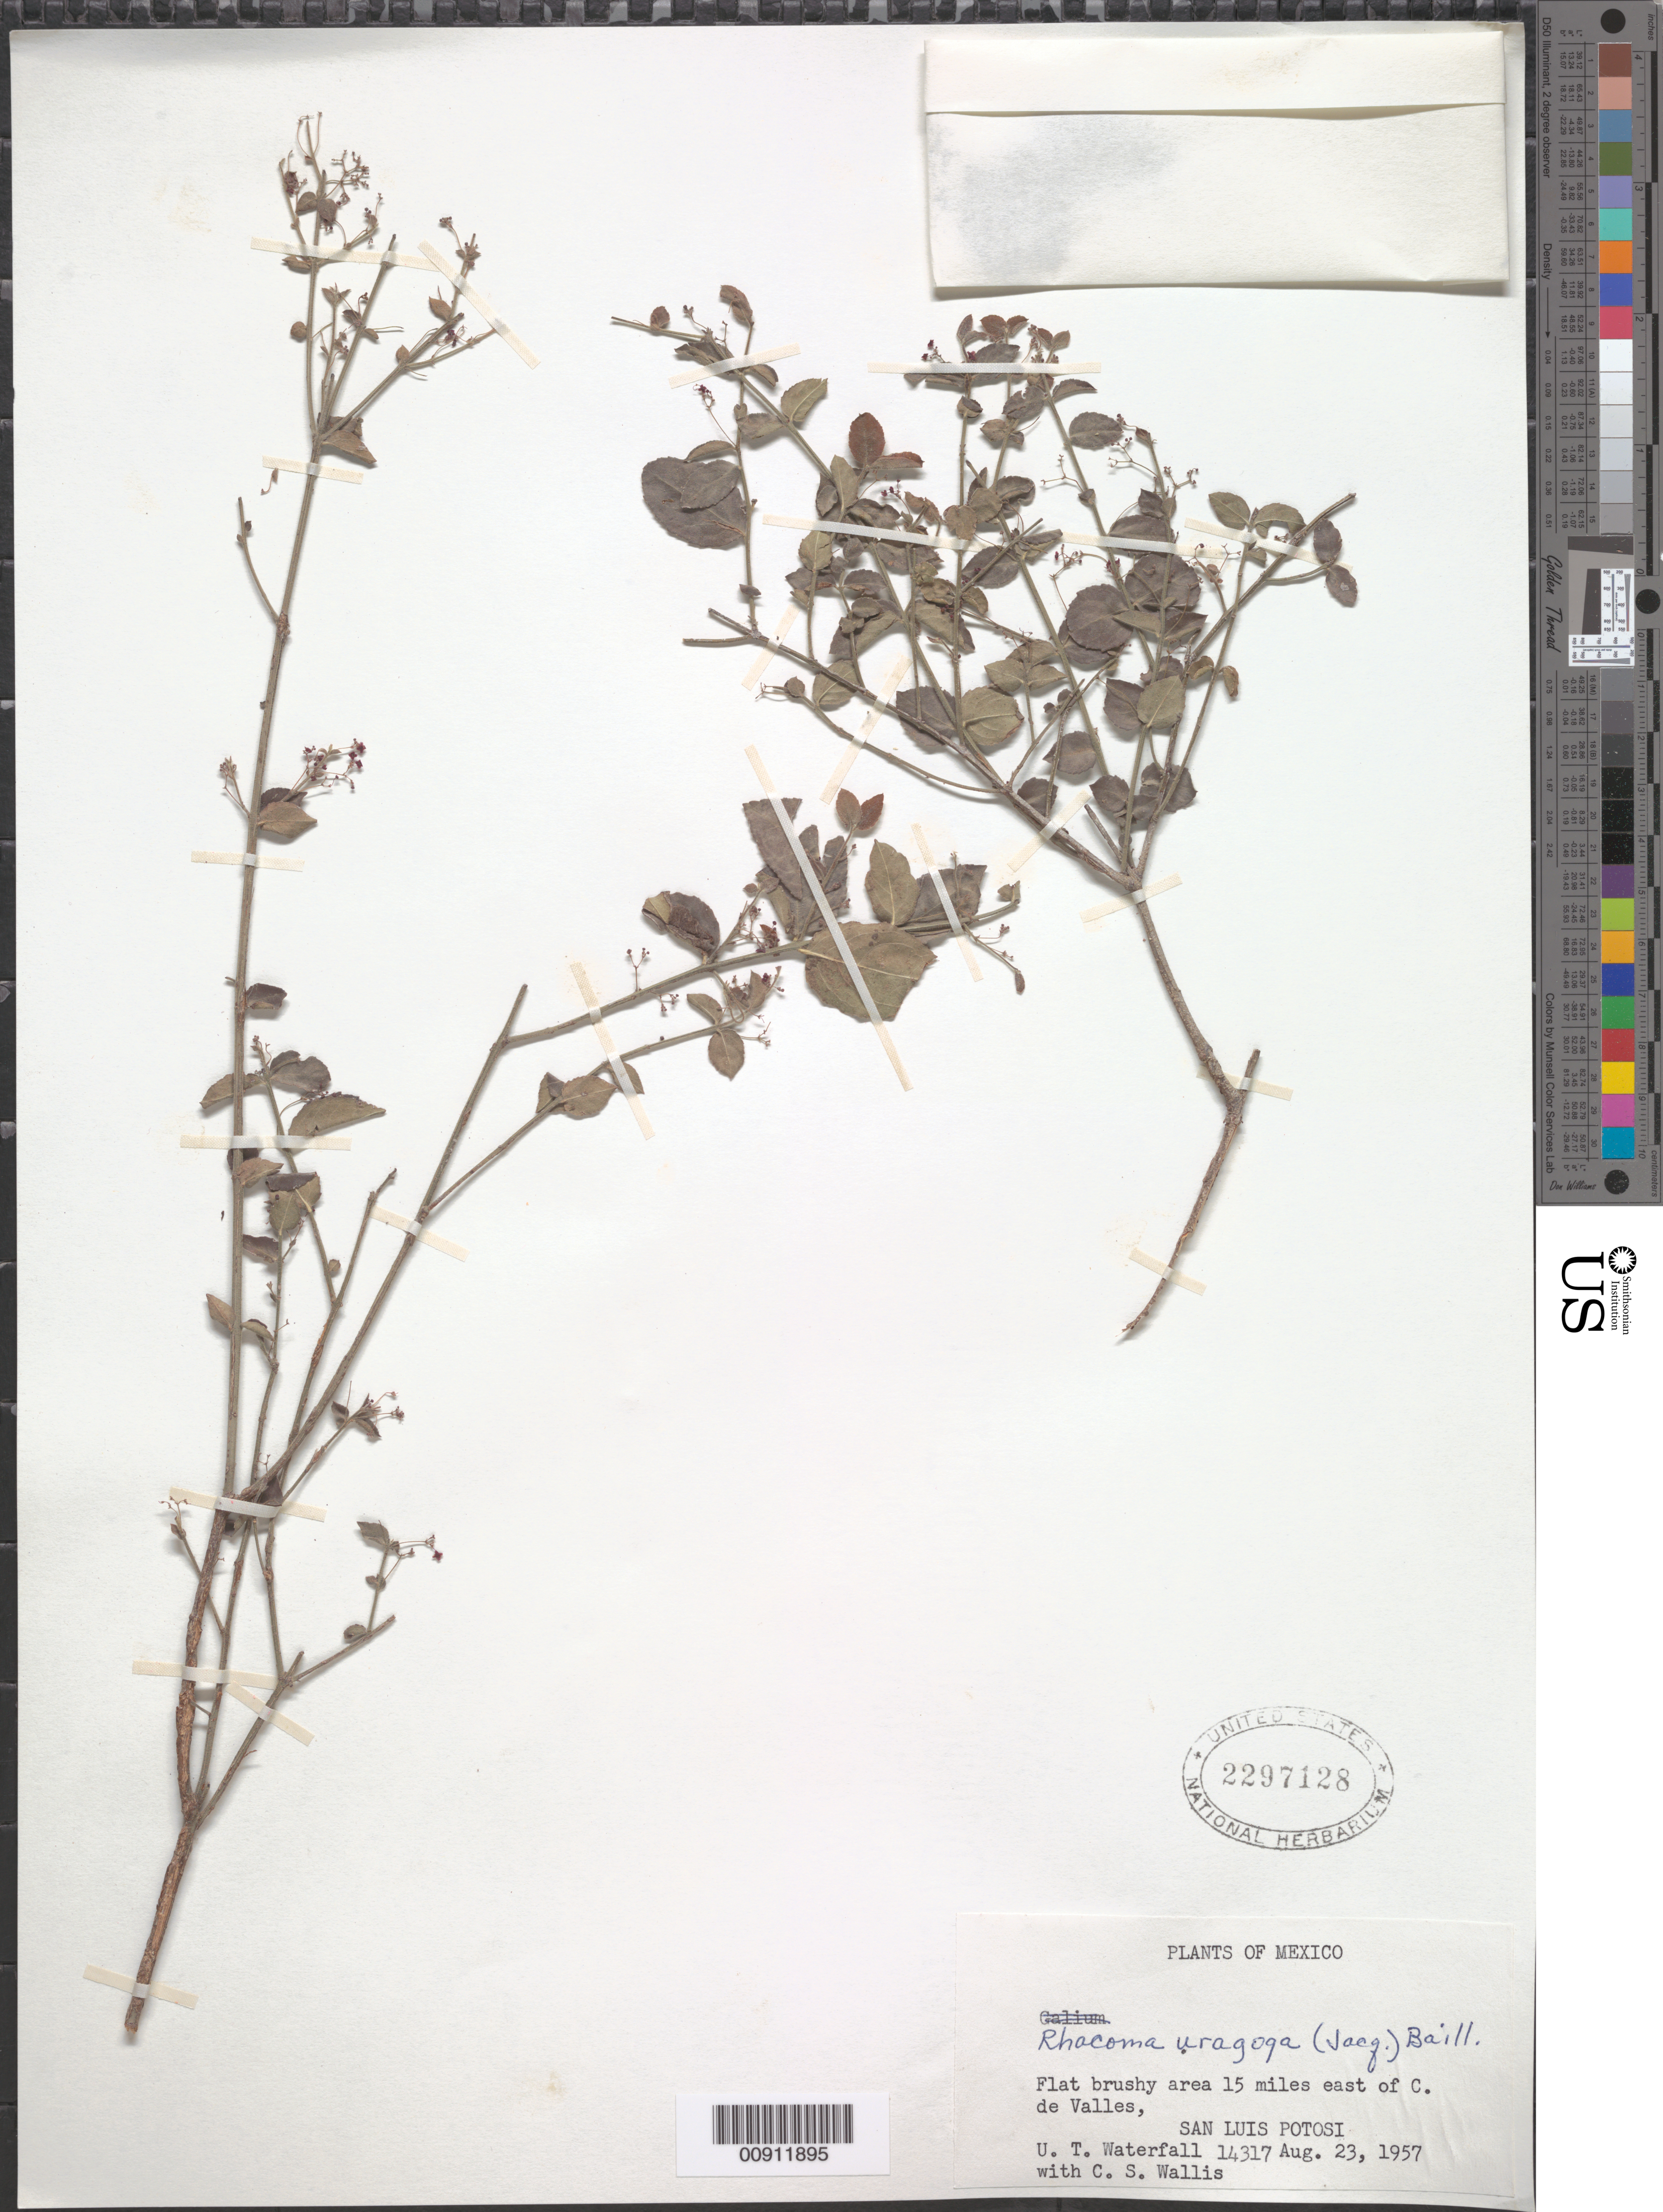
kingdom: Plantae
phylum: Tracheophyta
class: Magnoliopsida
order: Celastrales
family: Celastraceae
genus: Crossopetalum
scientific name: Crossopetalum uragoga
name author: (Jacq.) Kuntze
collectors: U. T. Waterfall & C. S. Wallis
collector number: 14317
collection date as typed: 23 Aug 1957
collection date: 1957-08-23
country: Mexico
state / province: San Luis Potosí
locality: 15 miles east of C. de Valles, San Luis Potosí.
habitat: Flat brushy area.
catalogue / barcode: US 2297128